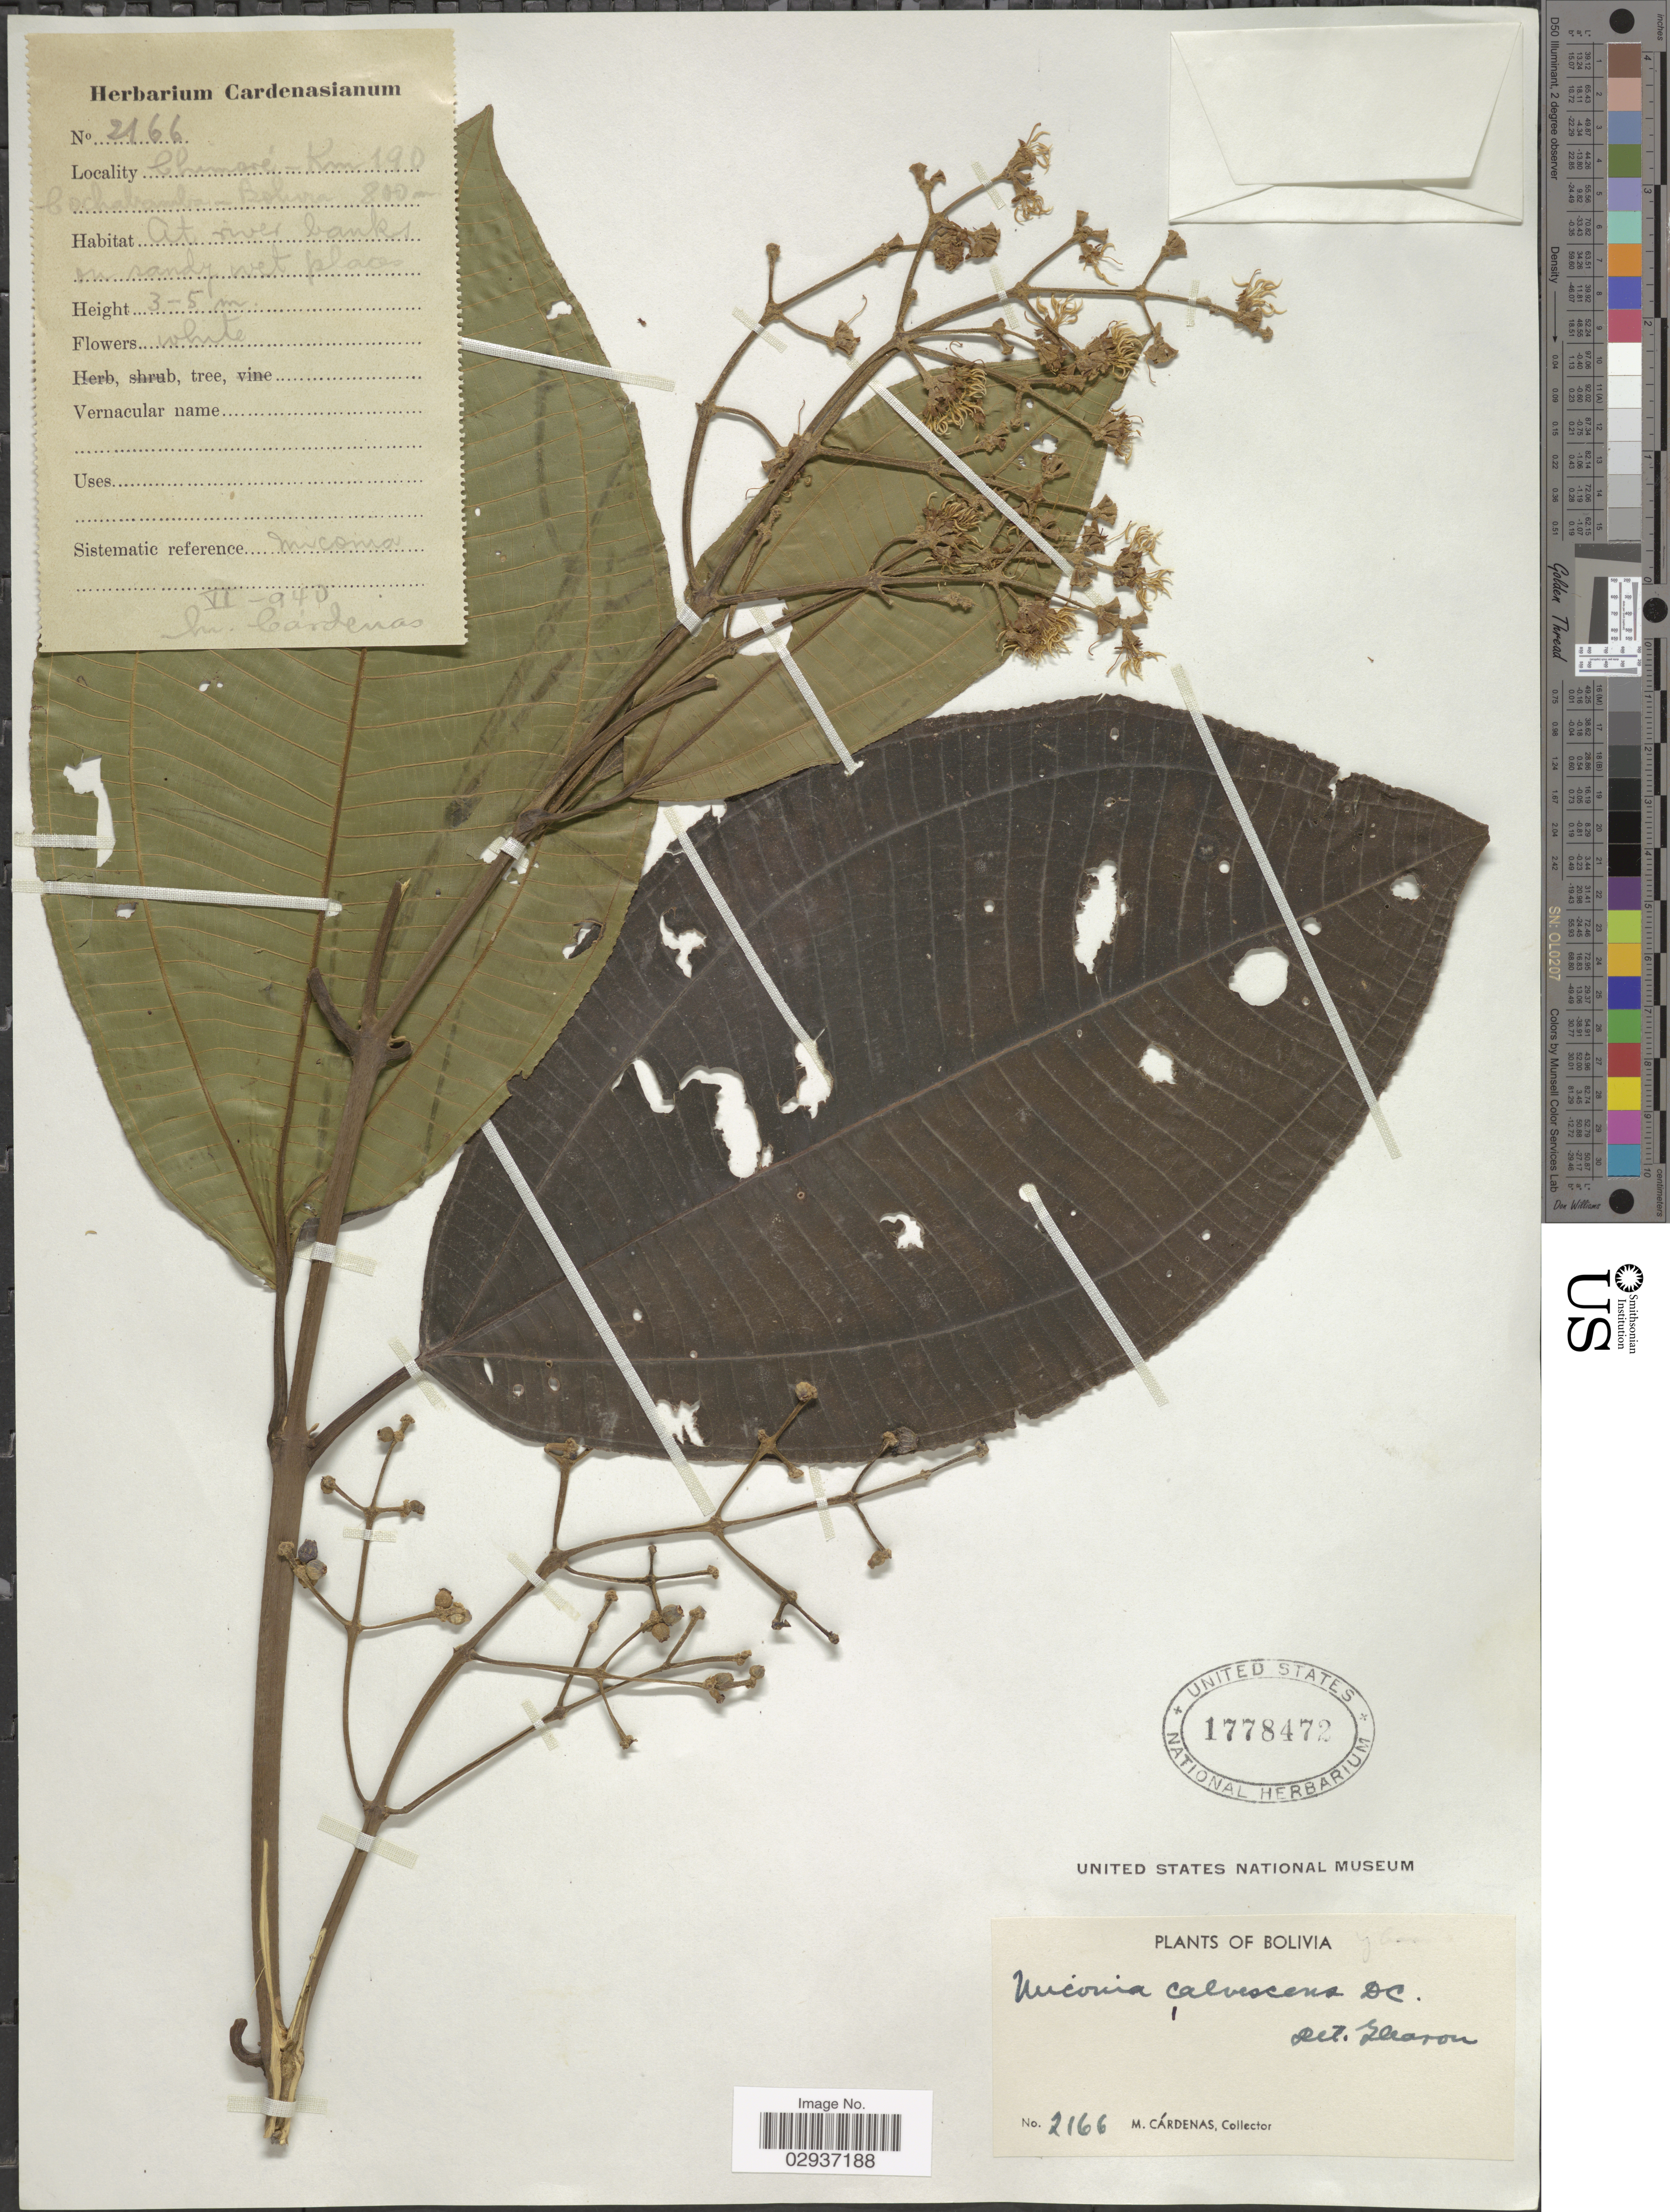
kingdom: Plantae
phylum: Tracheophyta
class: Magnoliopsida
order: Myrtales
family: Melastomataceae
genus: Miconia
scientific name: Miconia calvescens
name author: DC.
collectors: M. Cárdenas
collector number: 2166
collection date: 1940-06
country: Bolivia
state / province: Cochabamba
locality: Chemaré - Km 190 Cochabamba.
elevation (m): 800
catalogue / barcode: US 1778472